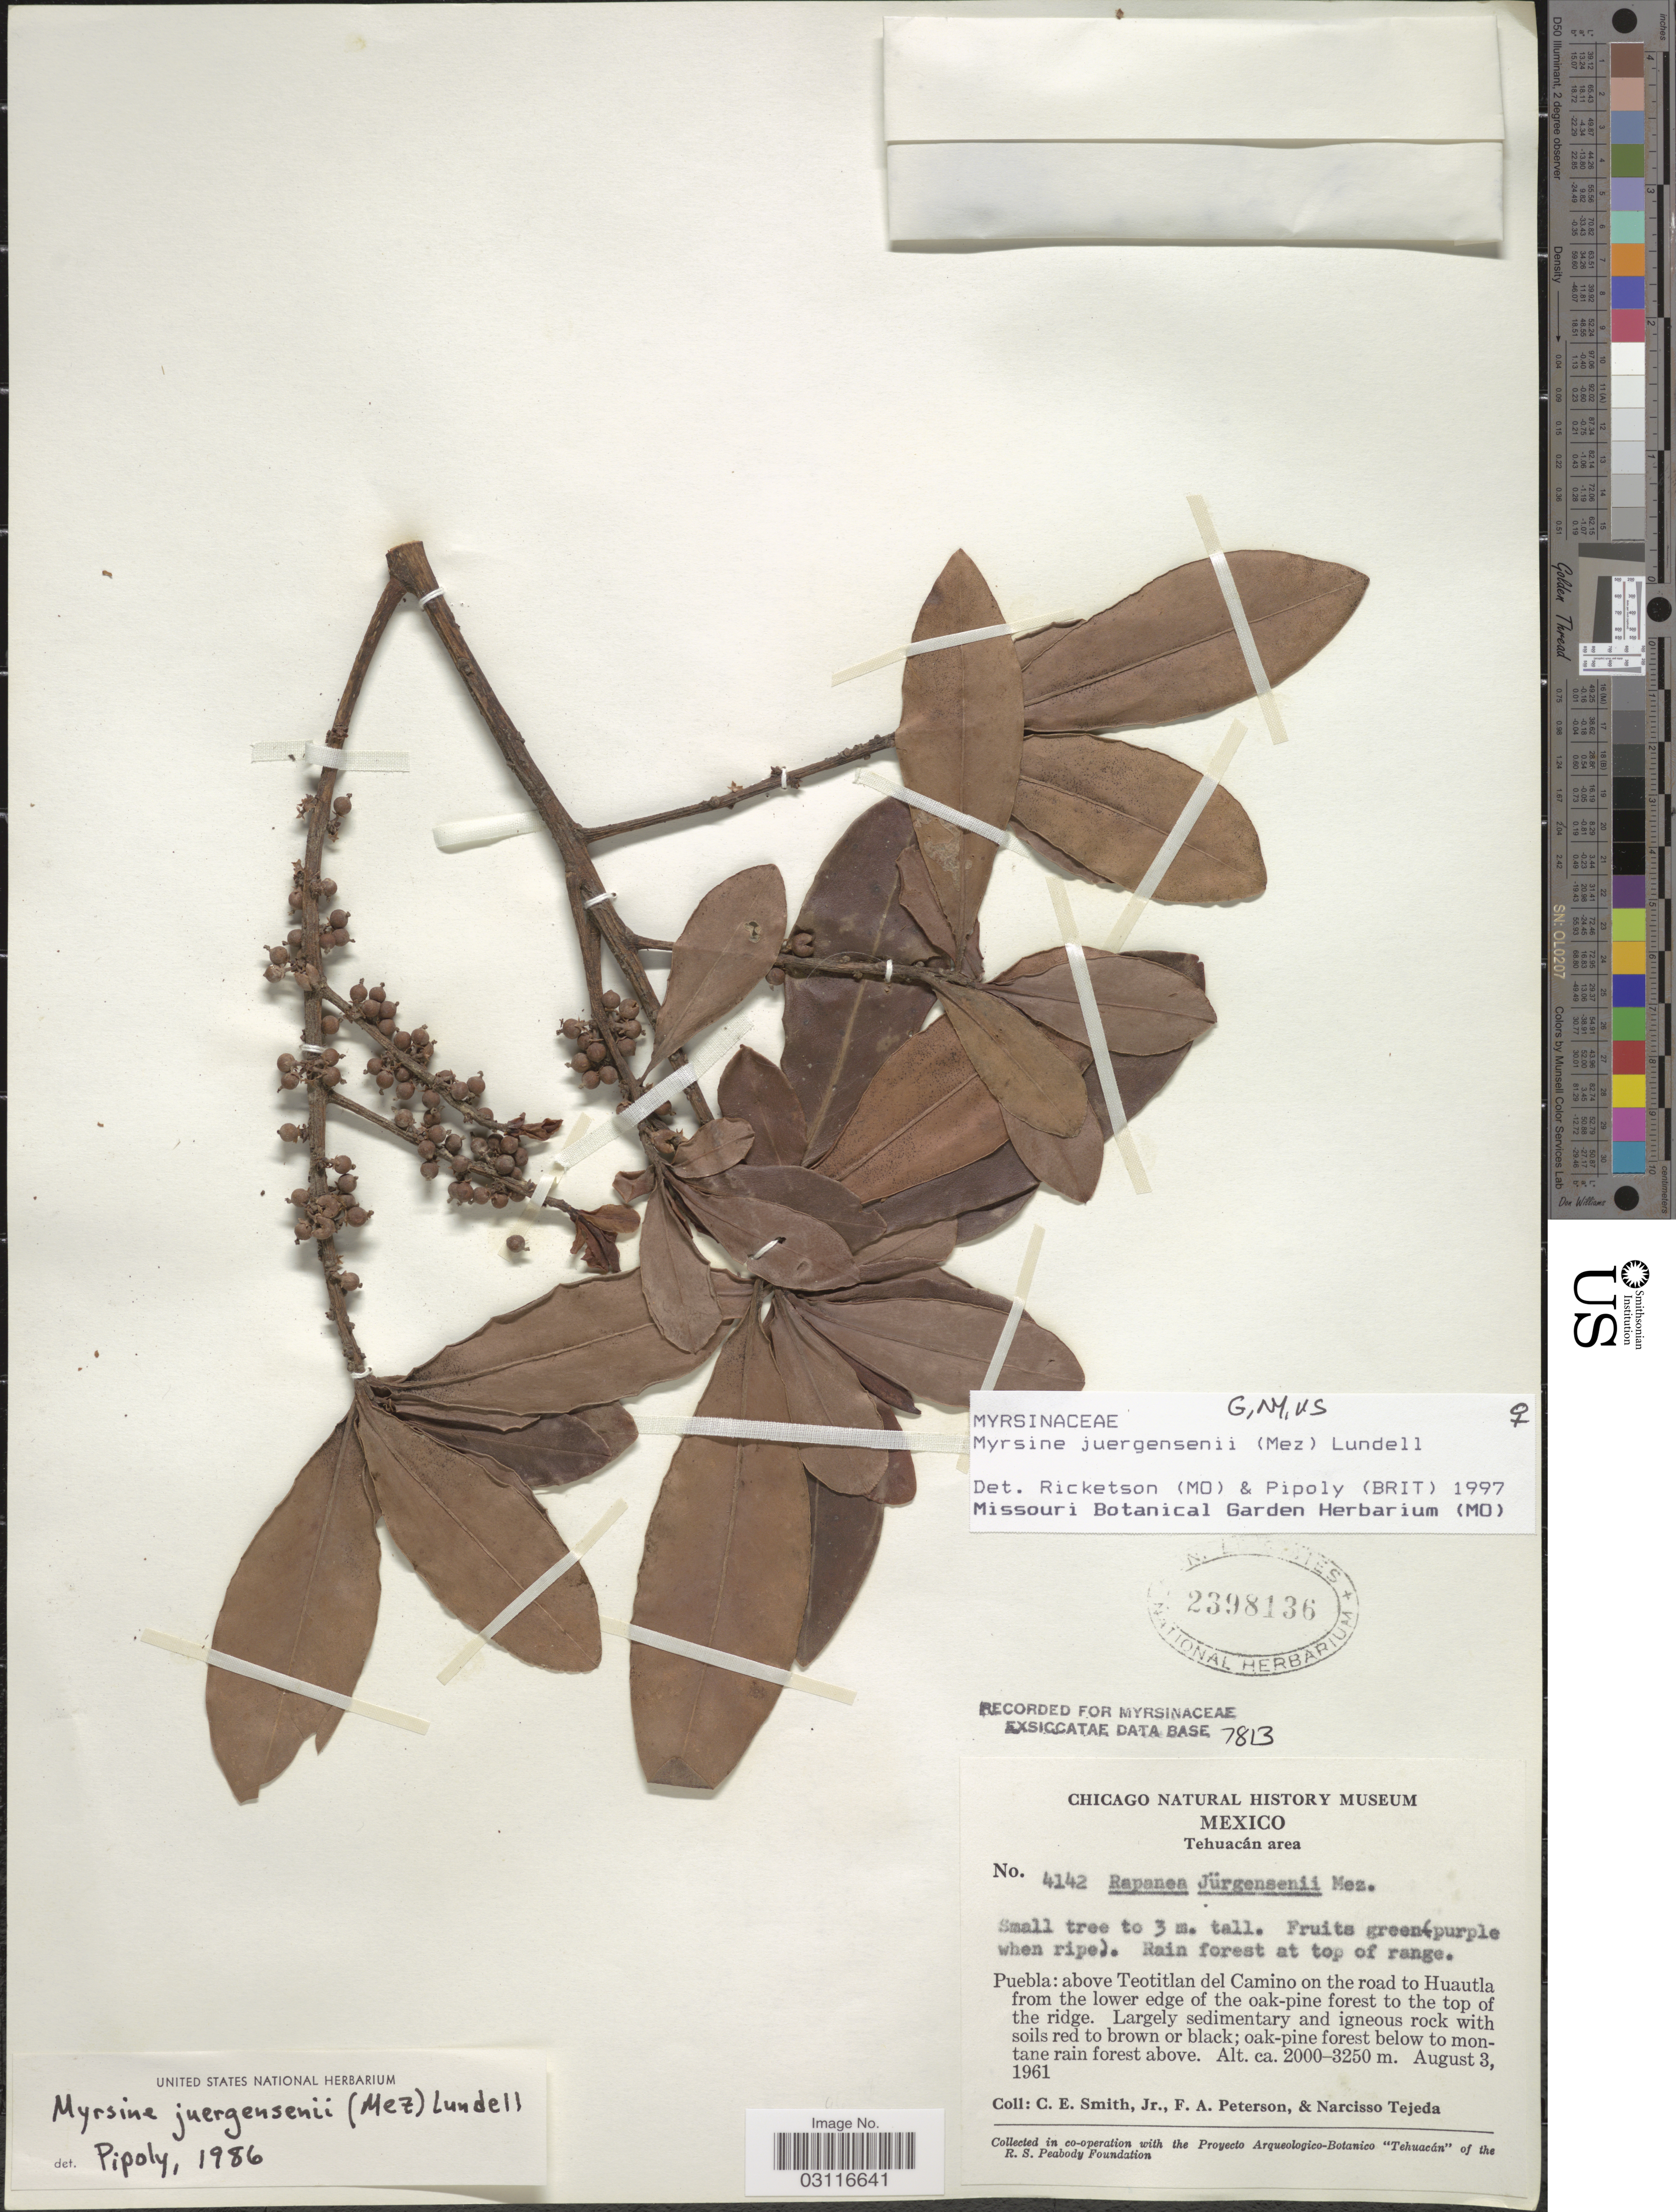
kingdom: Plantae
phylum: Tracheophyta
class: Magnoliopsida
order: Ericales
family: Primulaceae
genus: Myrsine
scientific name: Myrsine juergensenii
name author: (Mez) Lundell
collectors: C. E. Smith Jr., F. A. Peterson & N. Tejeda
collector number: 4142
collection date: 1961-08-03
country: Mexico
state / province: Puebla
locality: Tehuacán area. Above Teotitlan del Camino on the road to Huautla from the lower edge of the oak-pine forest to the top of the ridge.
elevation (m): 2000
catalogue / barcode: US 2398136